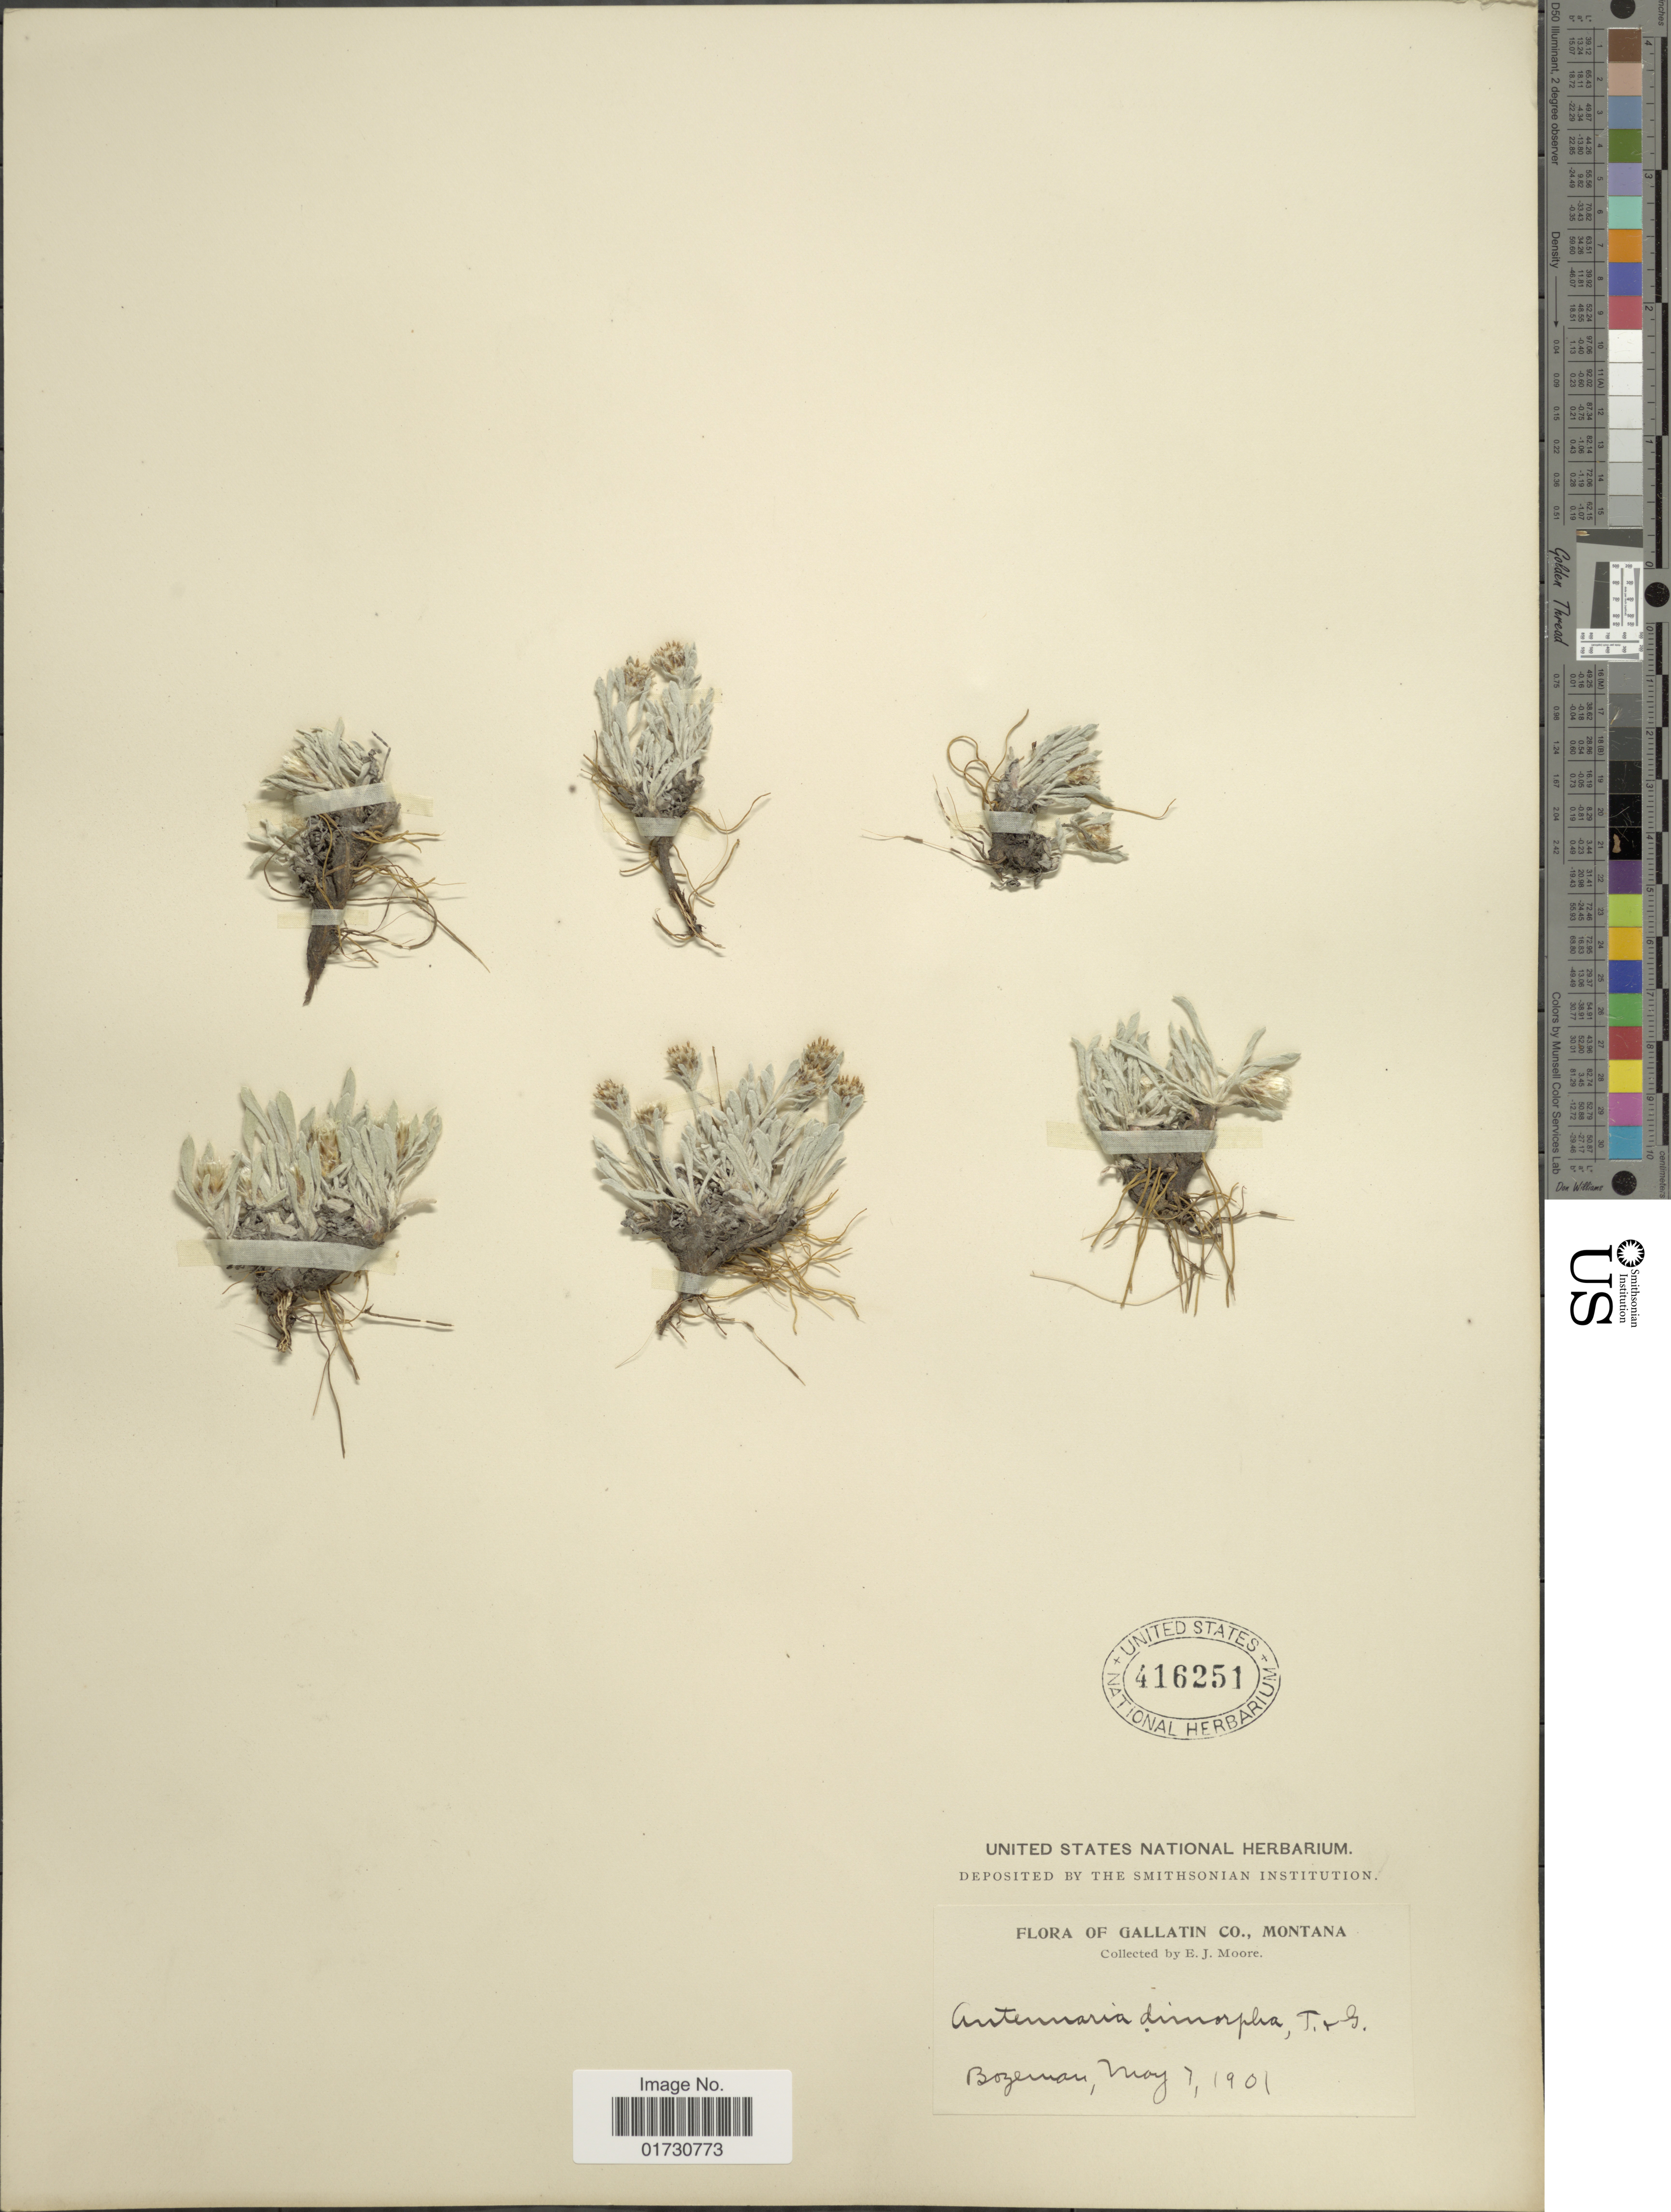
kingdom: Plantae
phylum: Tracheophyta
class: Magnoliopsida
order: Asterales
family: Asteraceae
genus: Antennaria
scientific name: Antennaria dimorpha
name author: (Nutt.) Torr. & A. Gray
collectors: E. Moore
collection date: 1901-05-07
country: United States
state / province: Montana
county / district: Gallatin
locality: Bozeman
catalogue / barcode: US 416251